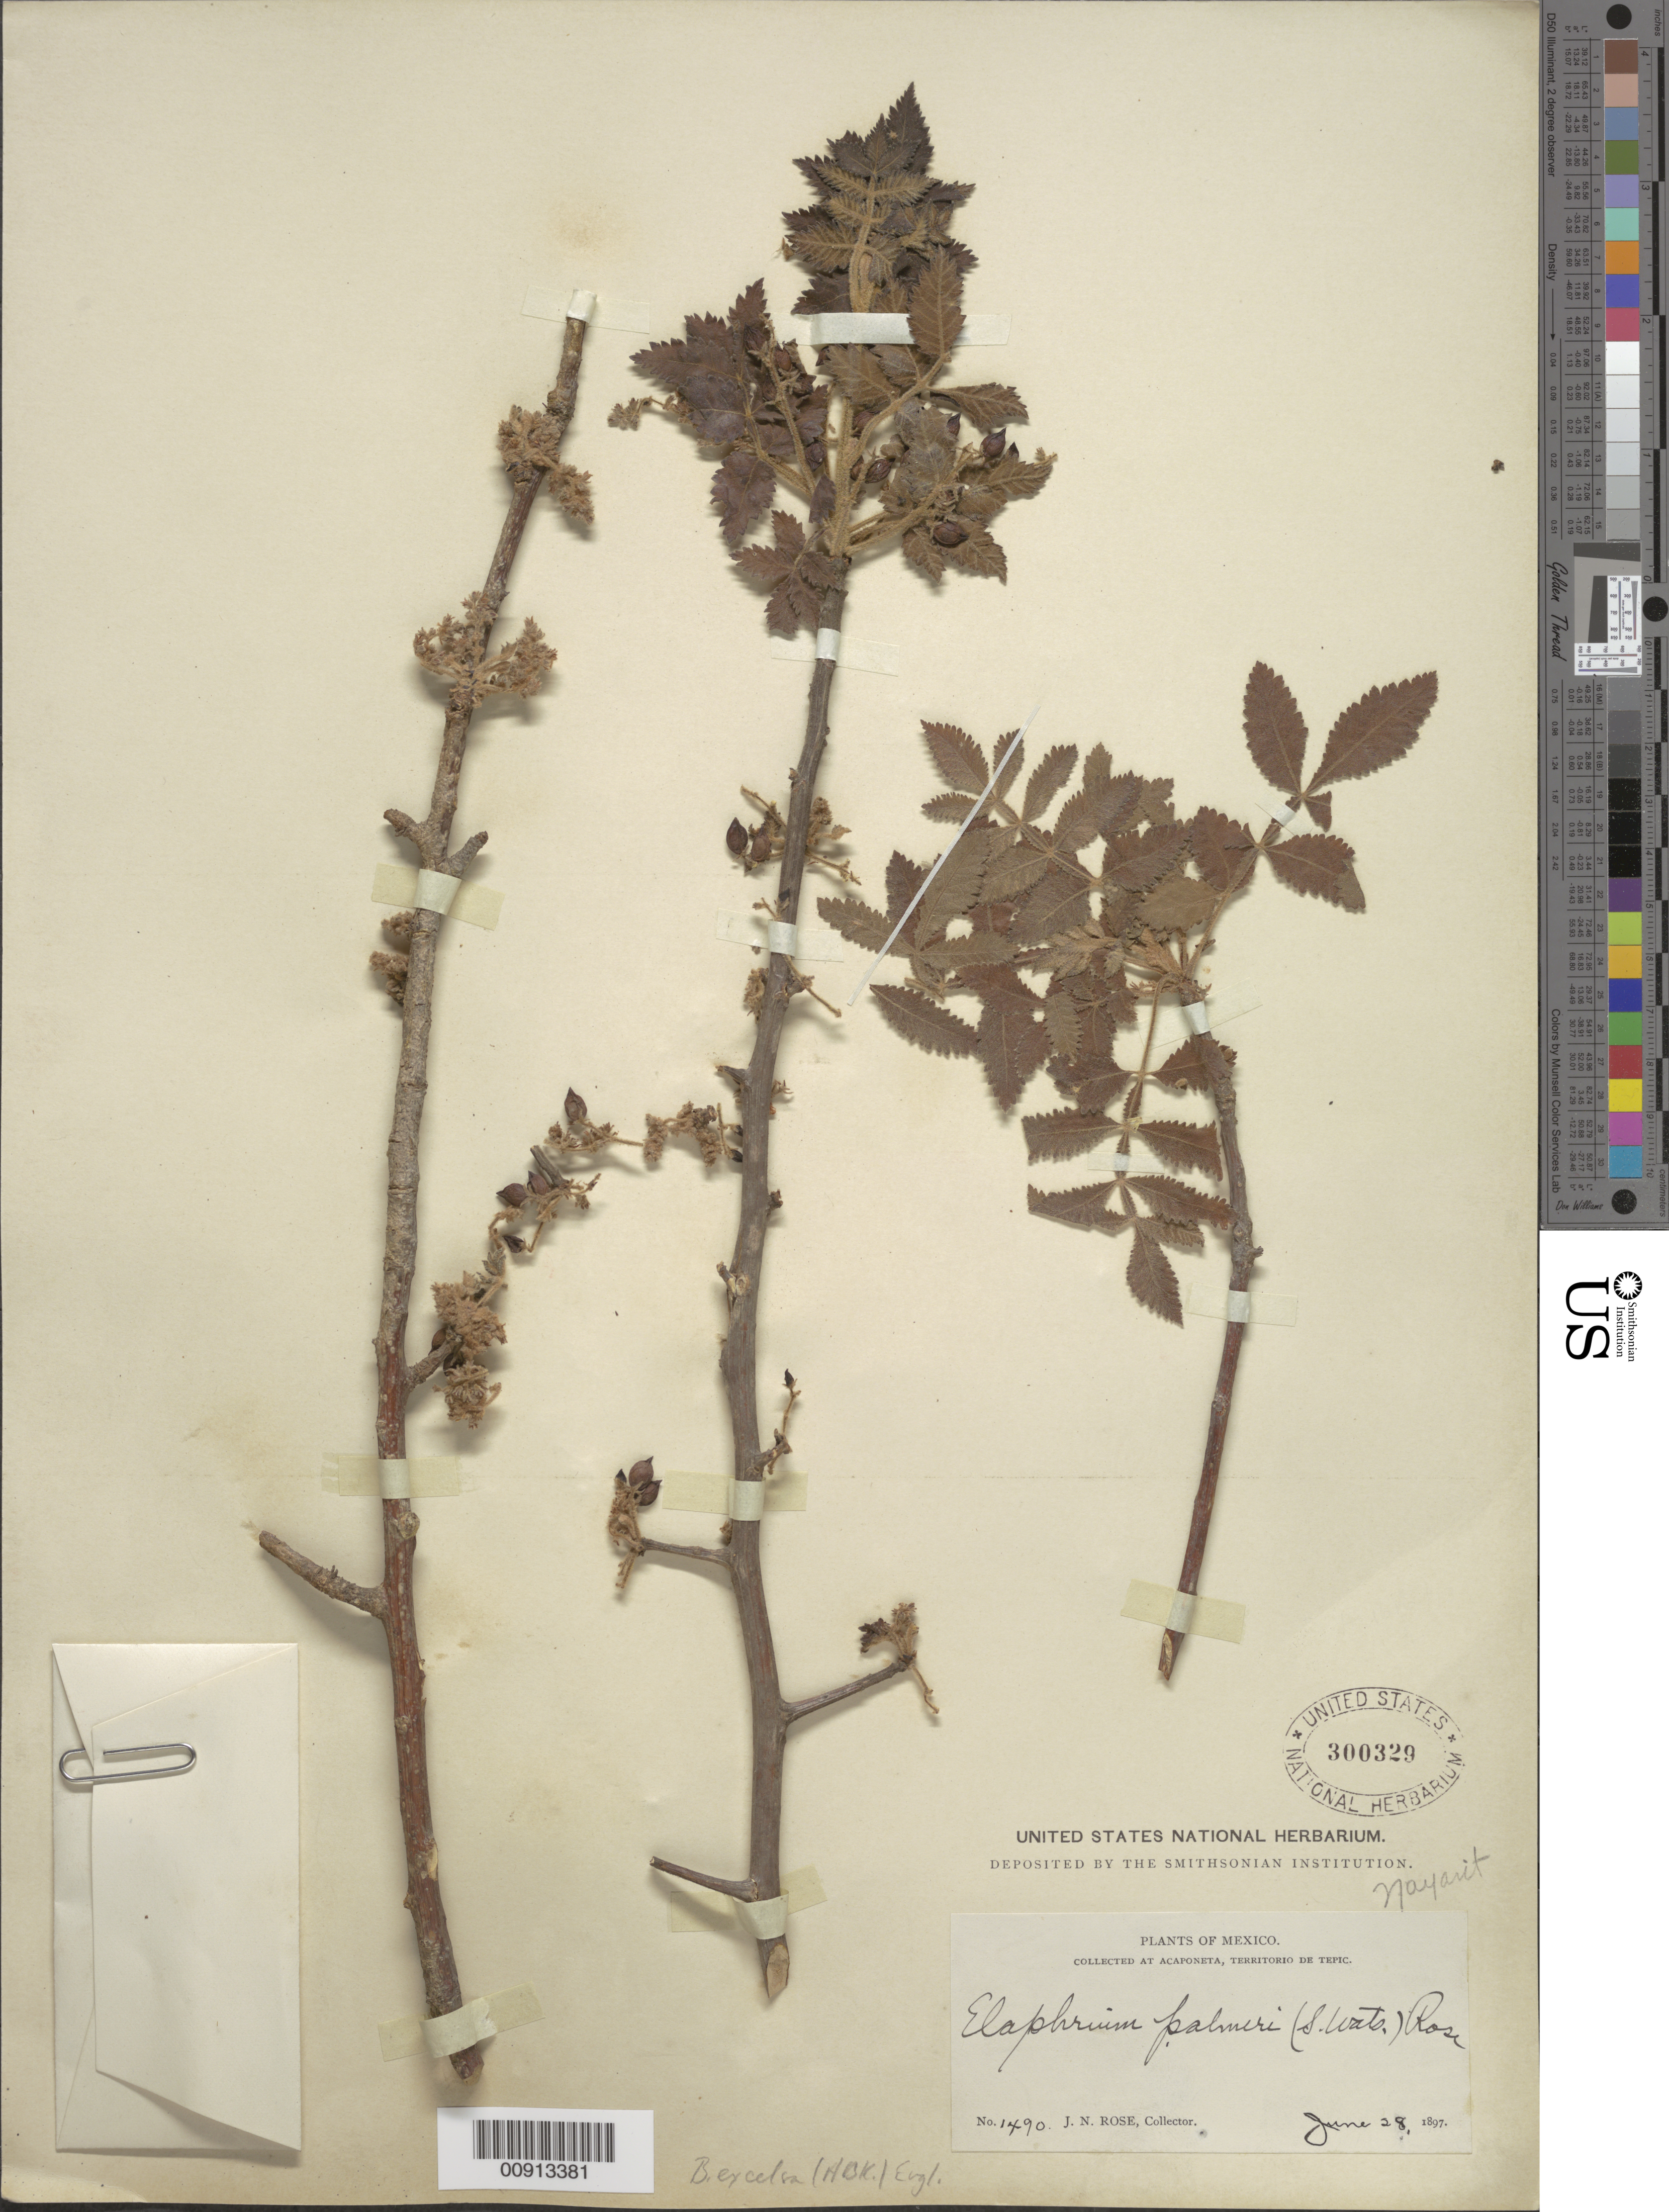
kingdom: Plantae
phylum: Tracheophyta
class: Magnoliopsida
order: Sapindales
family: Burseraceae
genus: Bursera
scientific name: Bursera excelsa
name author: (Kunth) Engl.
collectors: J. N. Rose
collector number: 1490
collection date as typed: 28 Jun 1897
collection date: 1897-06-28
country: Mexico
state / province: Nayarit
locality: Acaponeta, Territorio de Tepic.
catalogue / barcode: US 300329